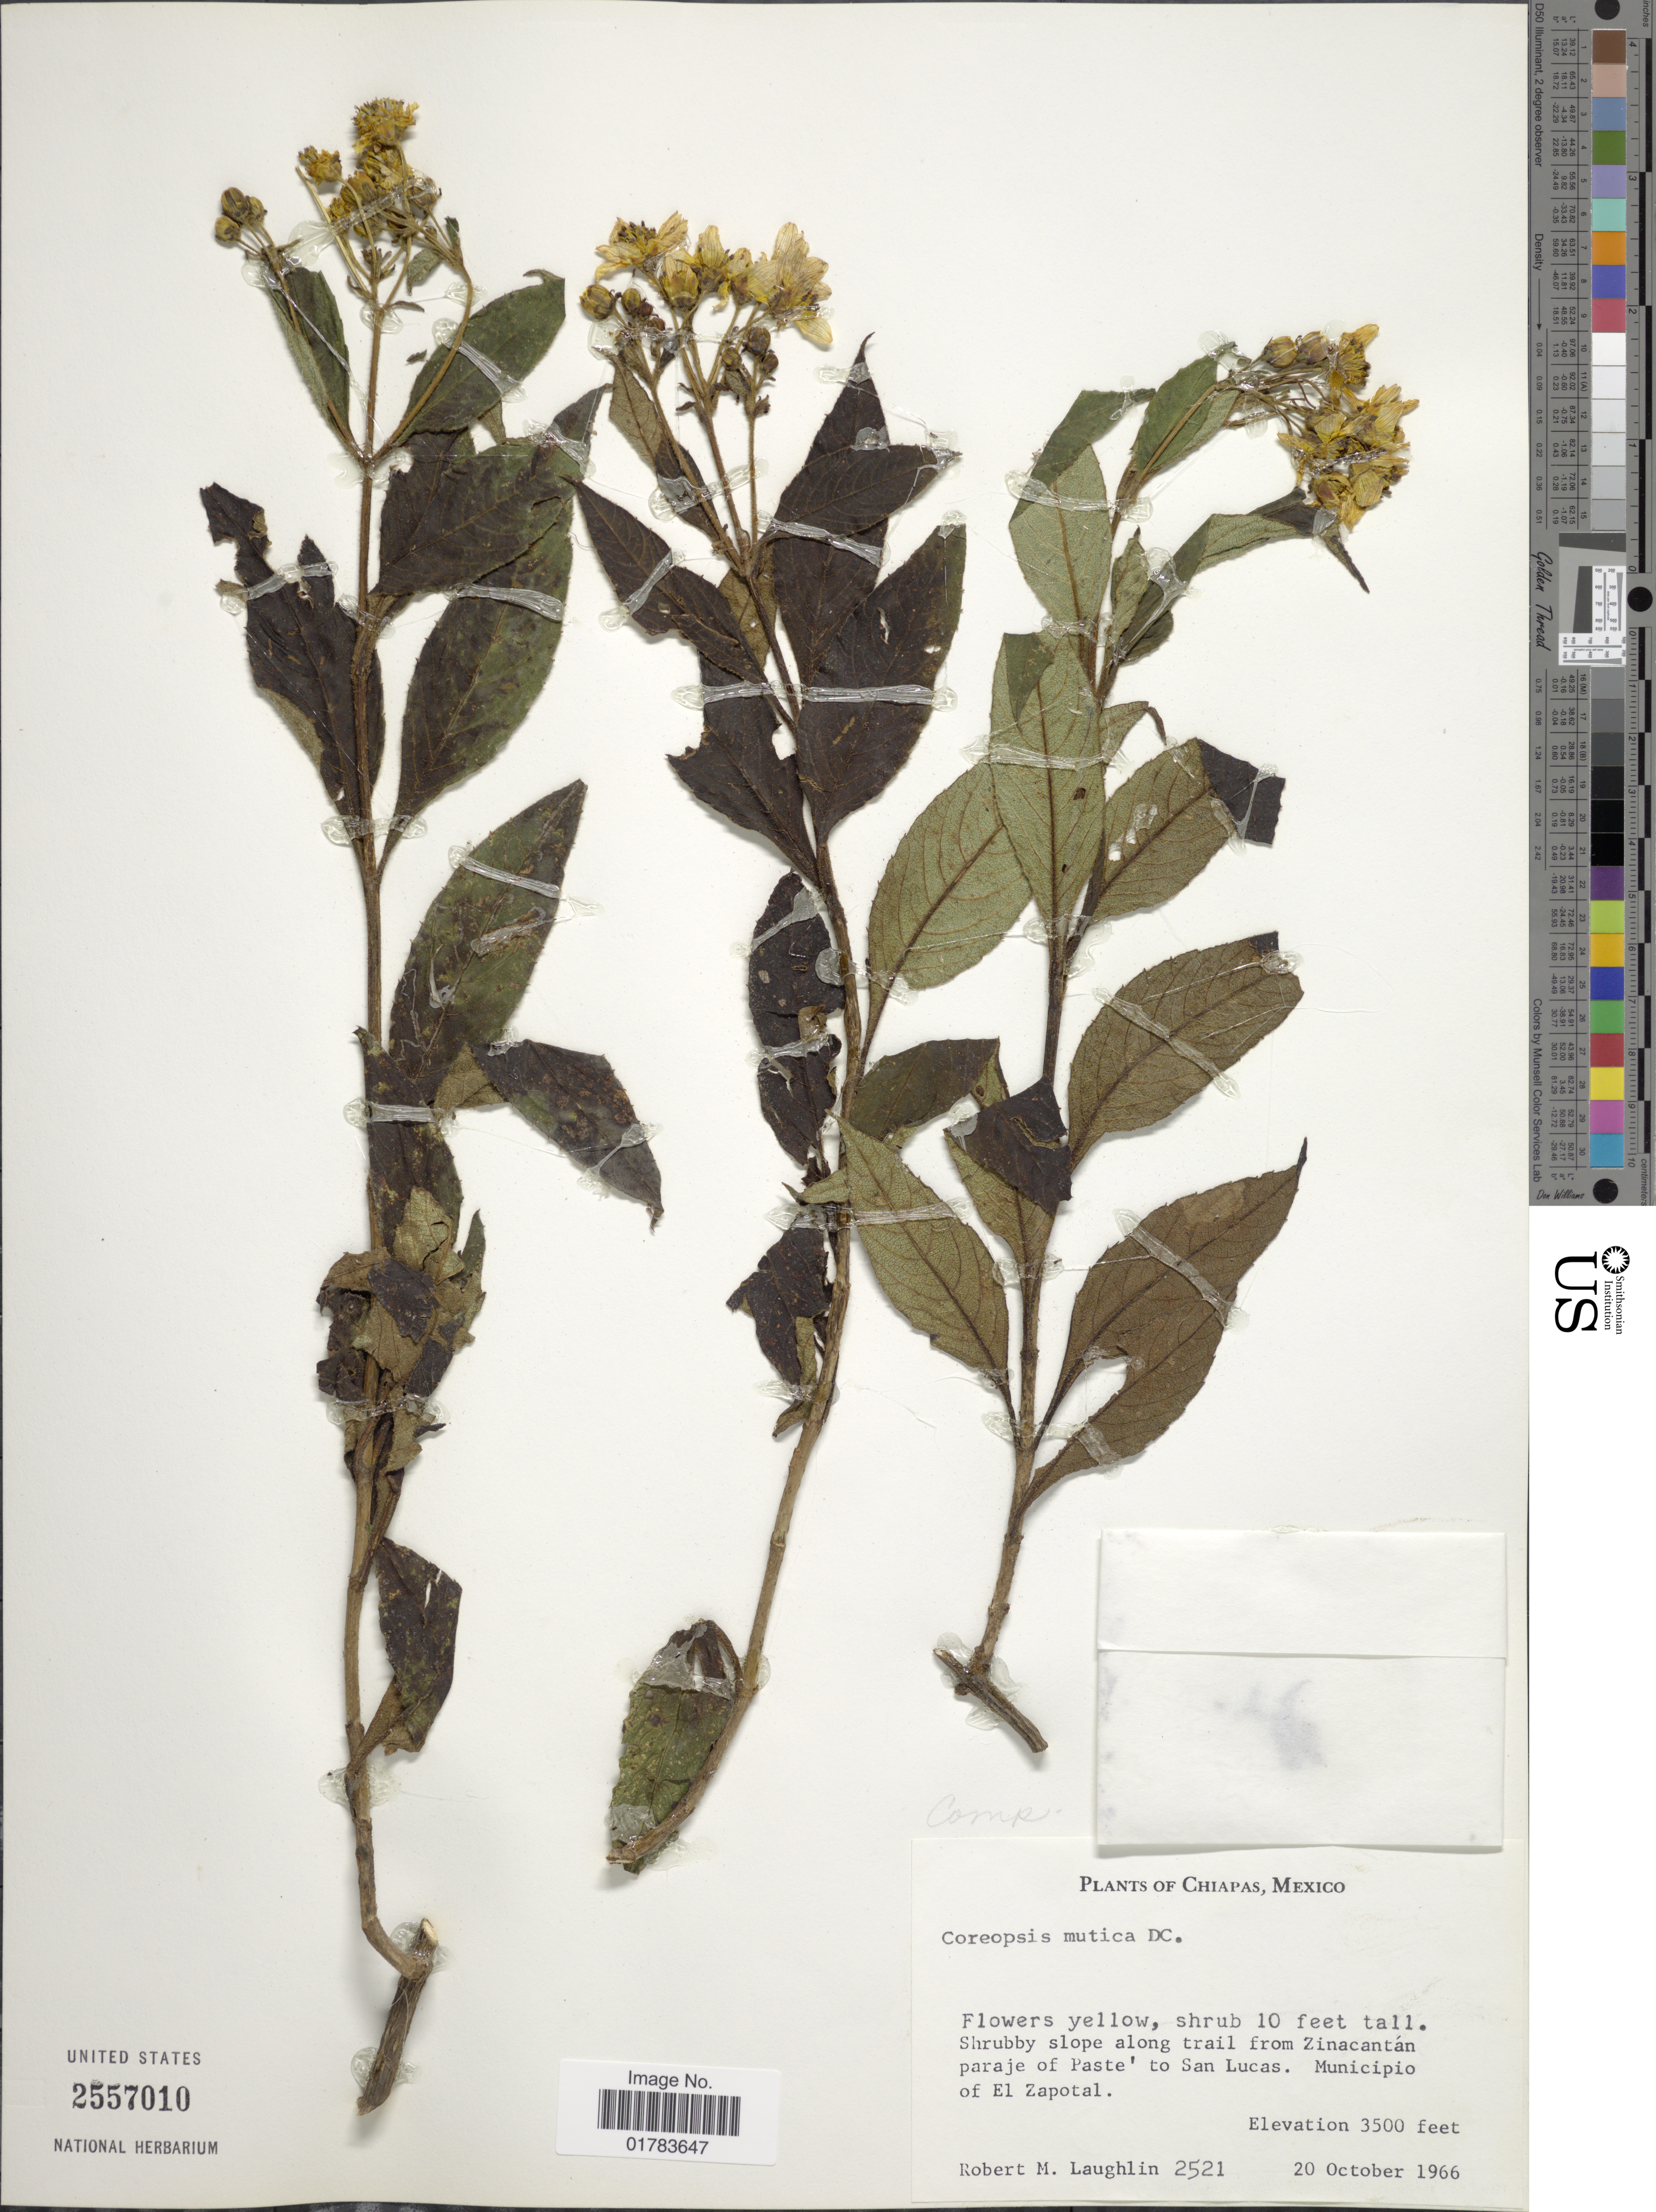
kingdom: Plantae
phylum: Tracheophyta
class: Magnoliopsida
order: Asterales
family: Asteraceae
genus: Coreopsis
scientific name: Coreopsis mutica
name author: DC.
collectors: R. M. Laughlin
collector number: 2521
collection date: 1966-10-20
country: Mexico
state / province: Chiapas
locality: Shrubby slope along trail from Zinacantan paraje of Paste' to San Lucas. Municipio of El Zapotal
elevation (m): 1067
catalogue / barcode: US 2557010